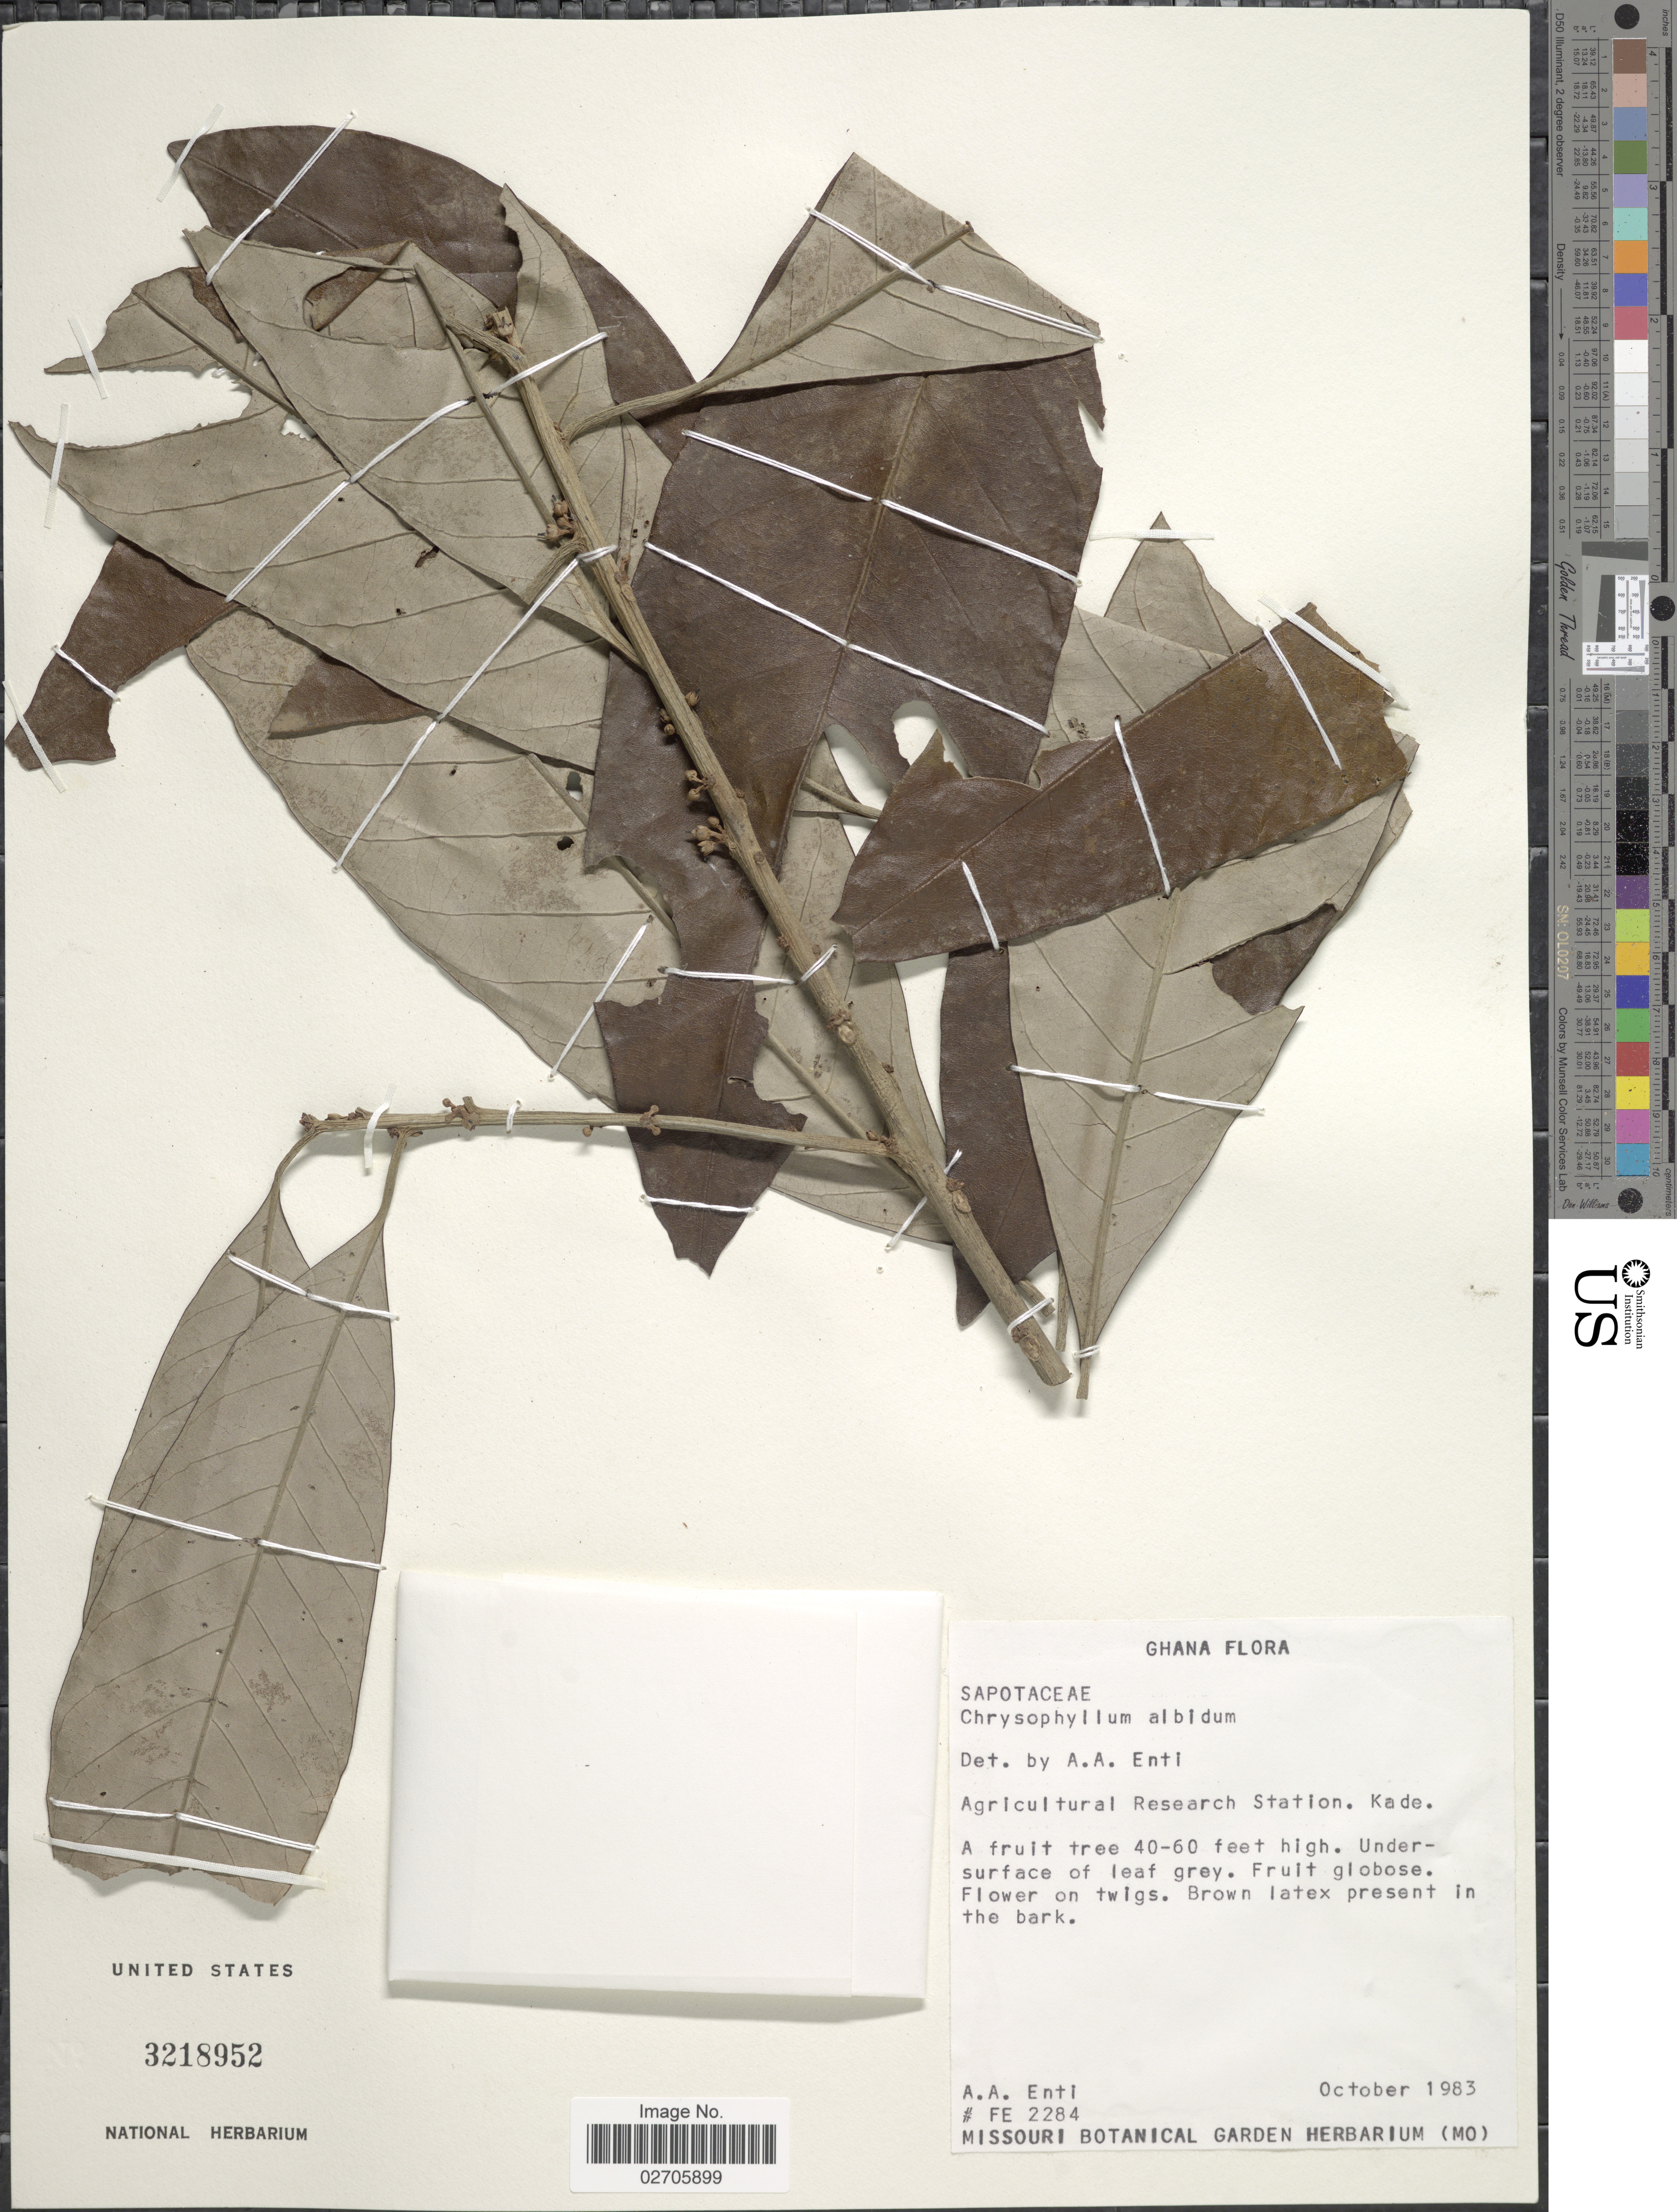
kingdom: Plantae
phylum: Tracheophyta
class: Magnoliopsida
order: Ericales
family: Sapotaceae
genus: Chrysophyllum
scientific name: Chrysophyllum albidum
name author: G. Don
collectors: A. Enti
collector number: FE 2284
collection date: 1983-10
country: Ghana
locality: Agricultural Research Station. Kade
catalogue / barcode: US 3218952